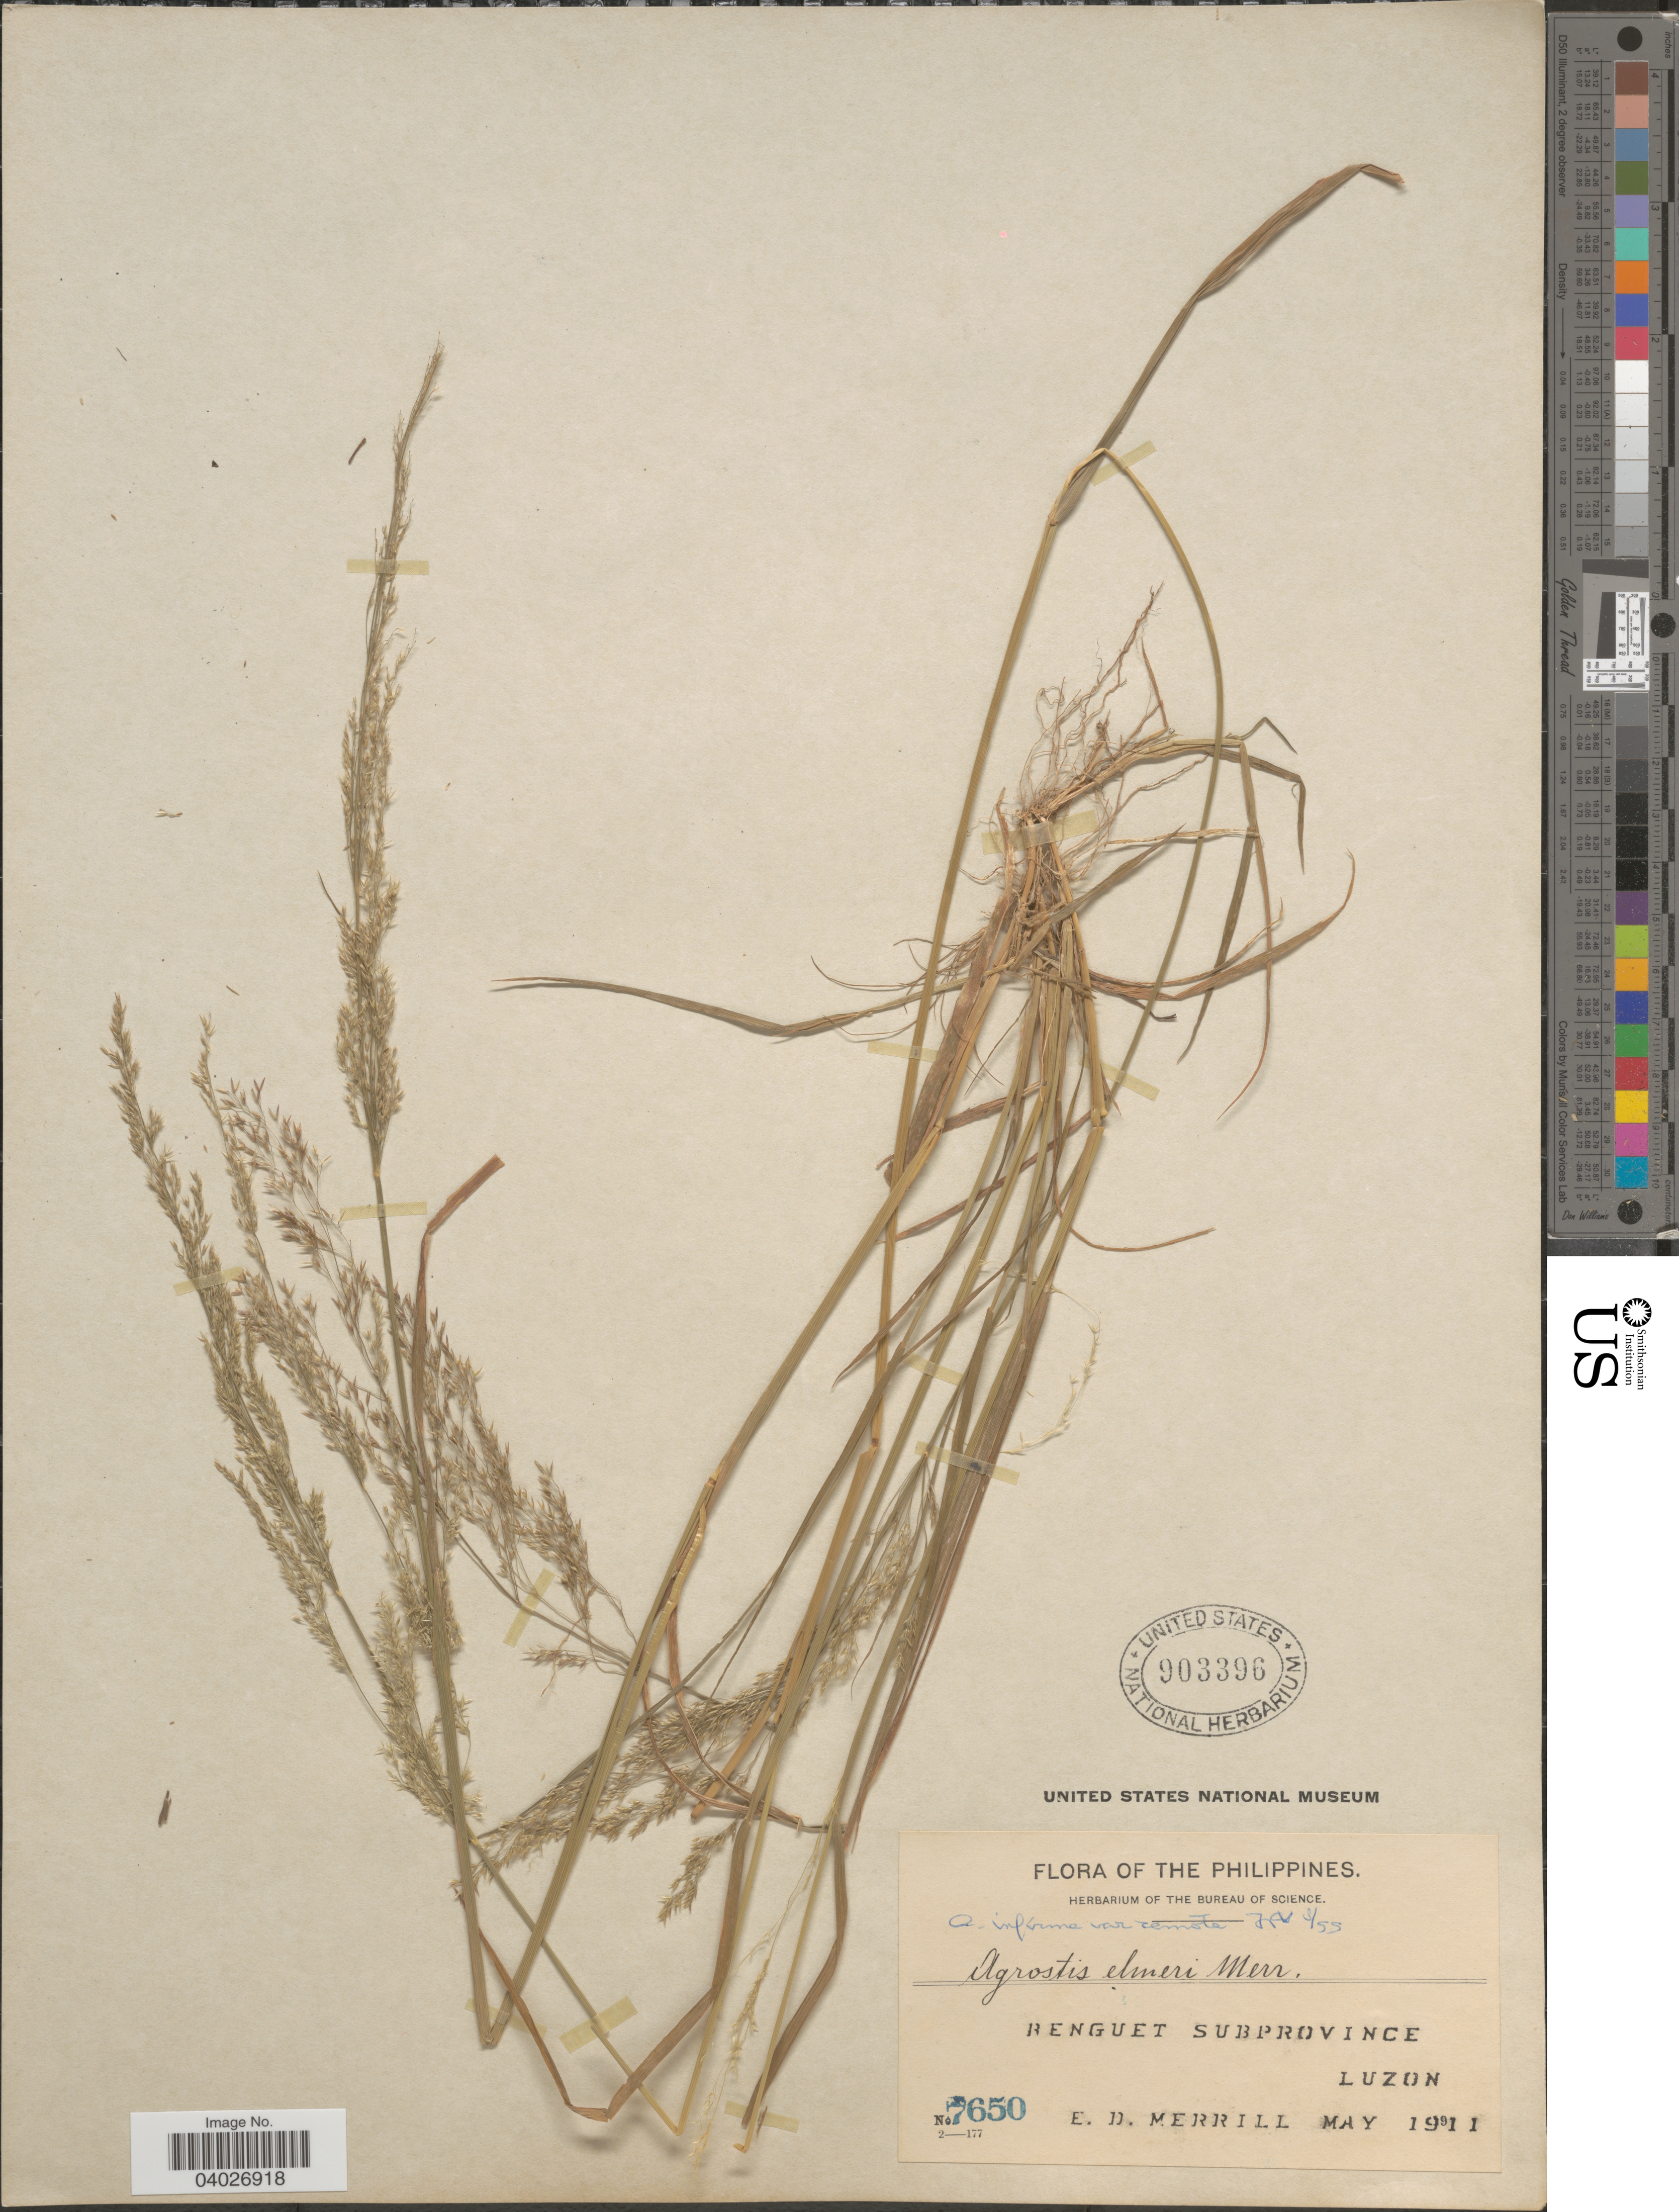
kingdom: Plantae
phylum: Tracheophyta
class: Liliopsida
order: Poales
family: Poaceae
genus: Agrostis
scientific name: Agrostis infirma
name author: Büse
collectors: E. D. Merrill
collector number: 7650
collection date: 1911-05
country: Philippines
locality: Benguet Subprovince. Luzon.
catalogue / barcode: US 903396